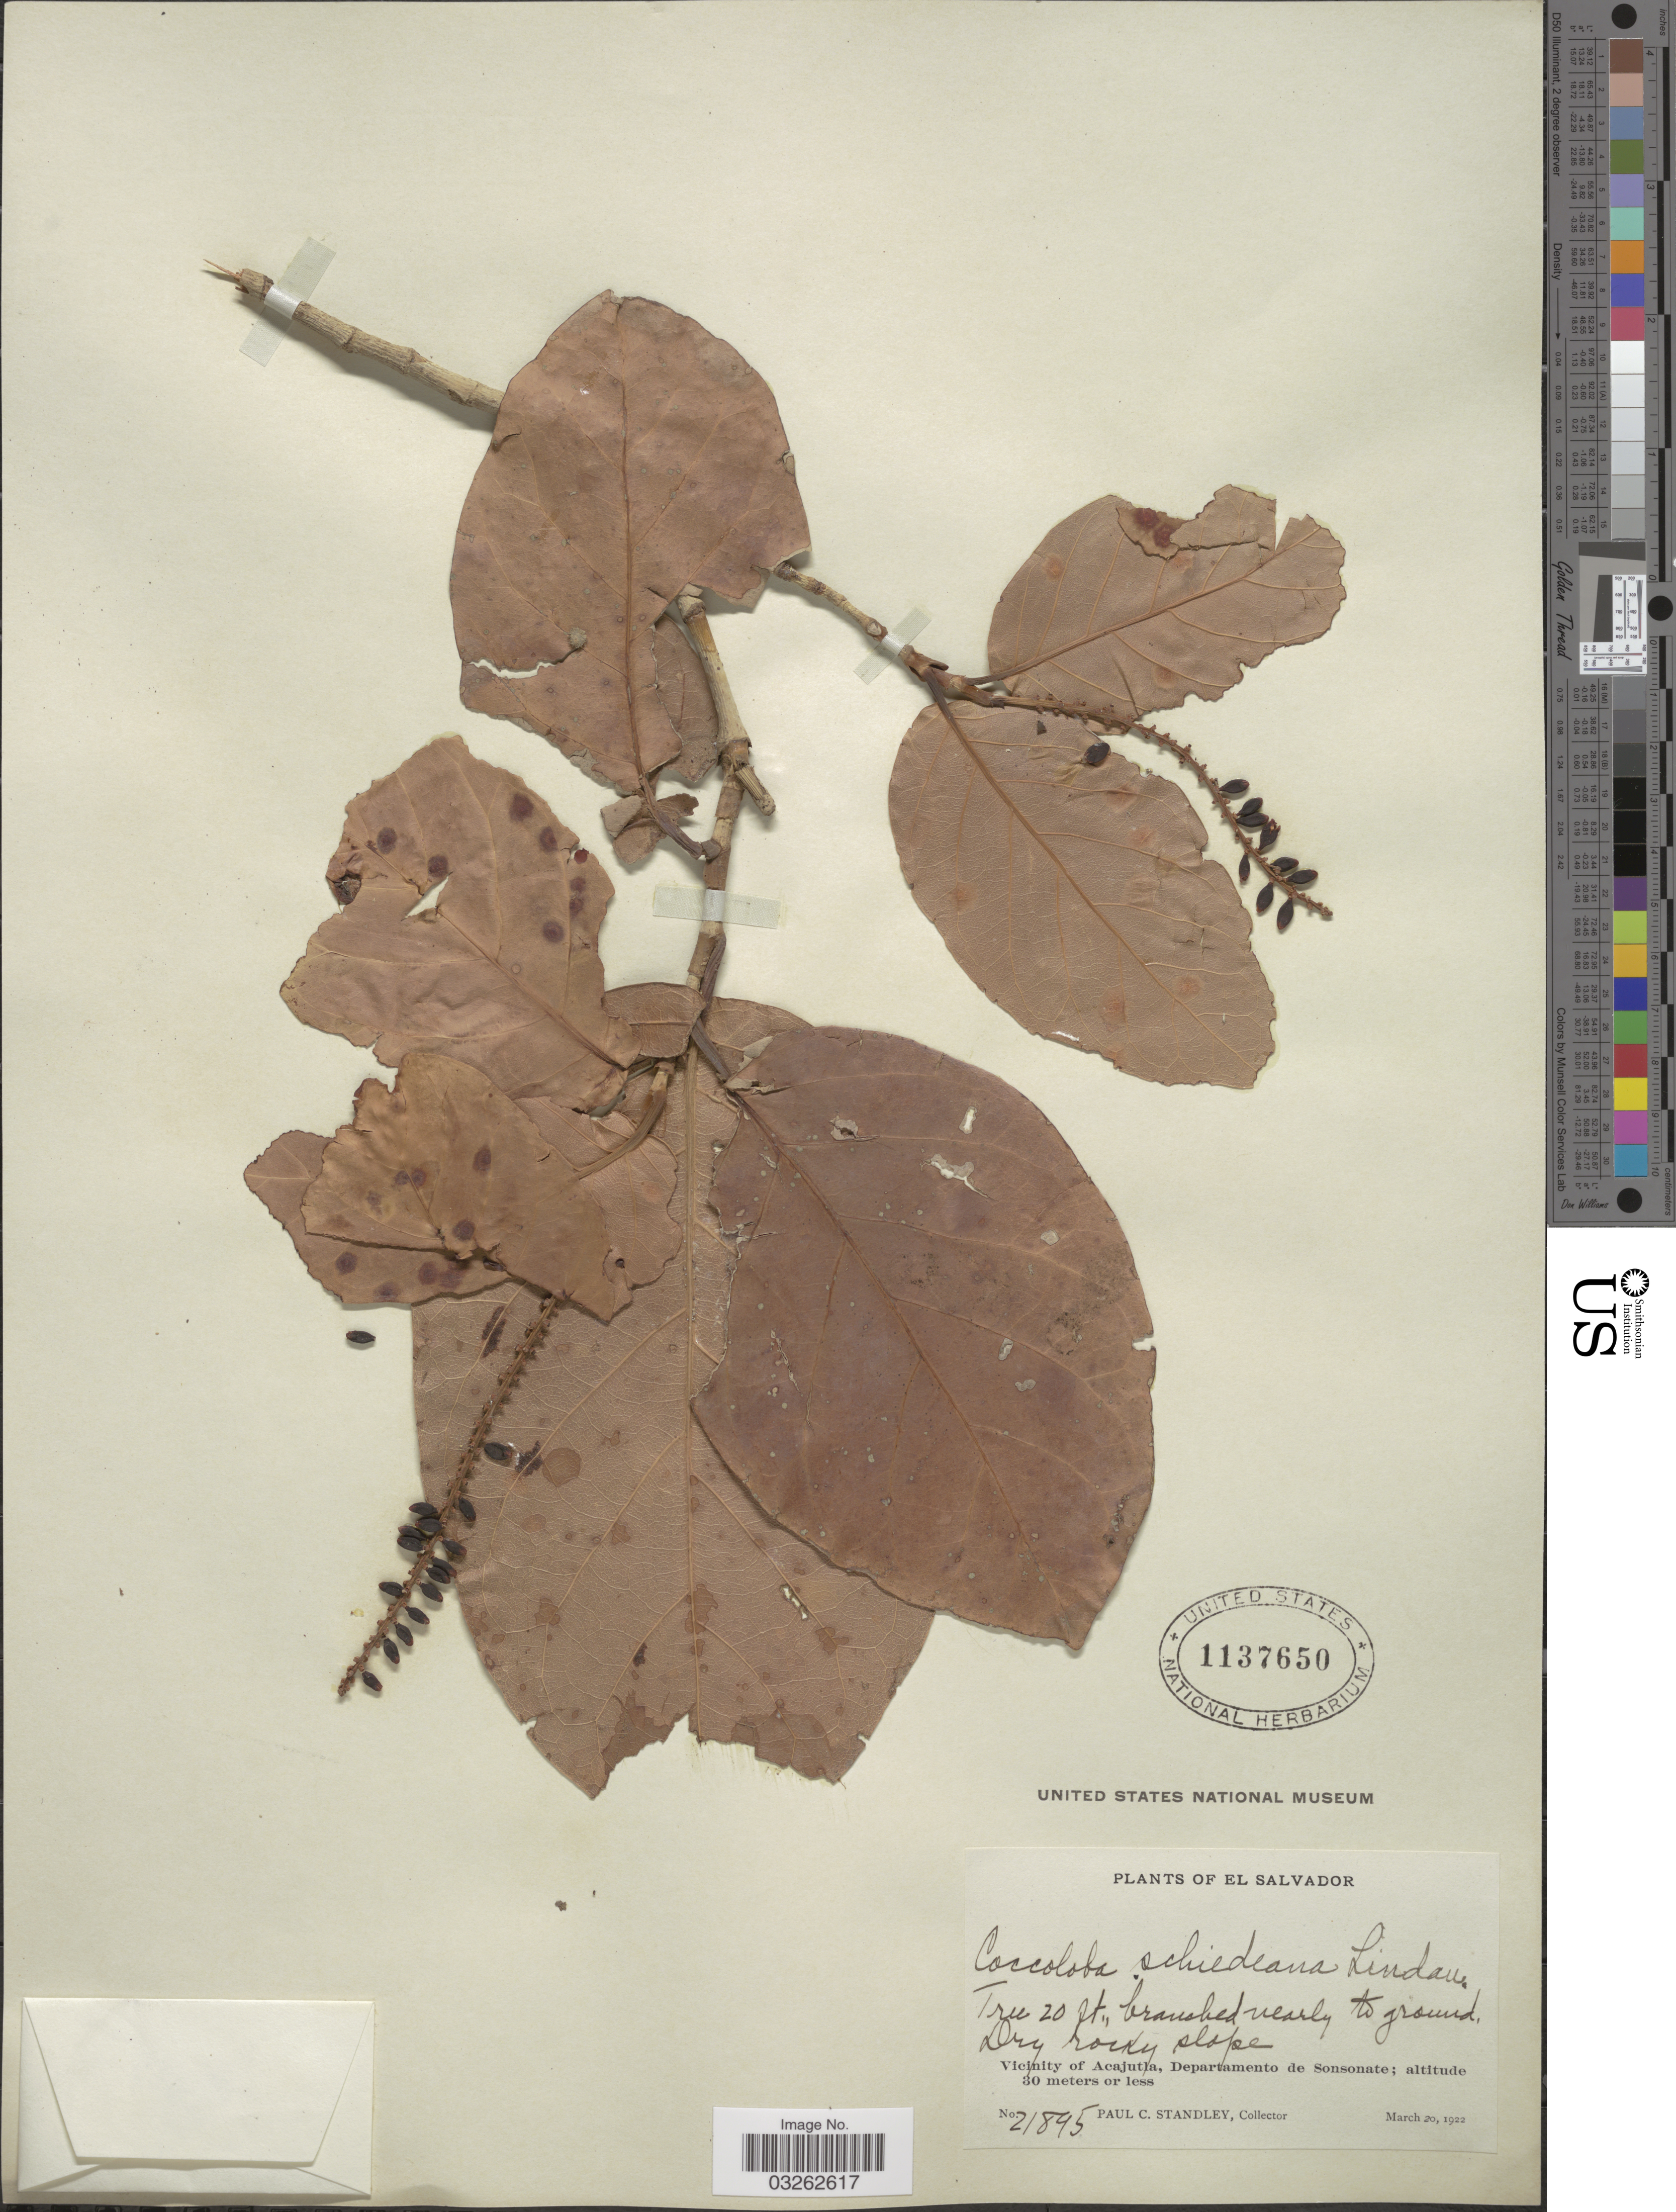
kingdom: Plantae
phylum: Tracheophyta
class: Magnoliopsida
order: Caryophyllales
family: Polygonaceae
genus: Coccoloba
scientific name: Coccoloba barbadensis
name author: Jacq.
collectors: P. C. Standley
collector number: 21895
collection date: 1922-03-20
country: El Salvador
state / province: Sonsonate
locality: Vicinity of Acajutla, Departamento de Sonsonate.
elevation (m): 30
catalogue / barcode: US 1137650